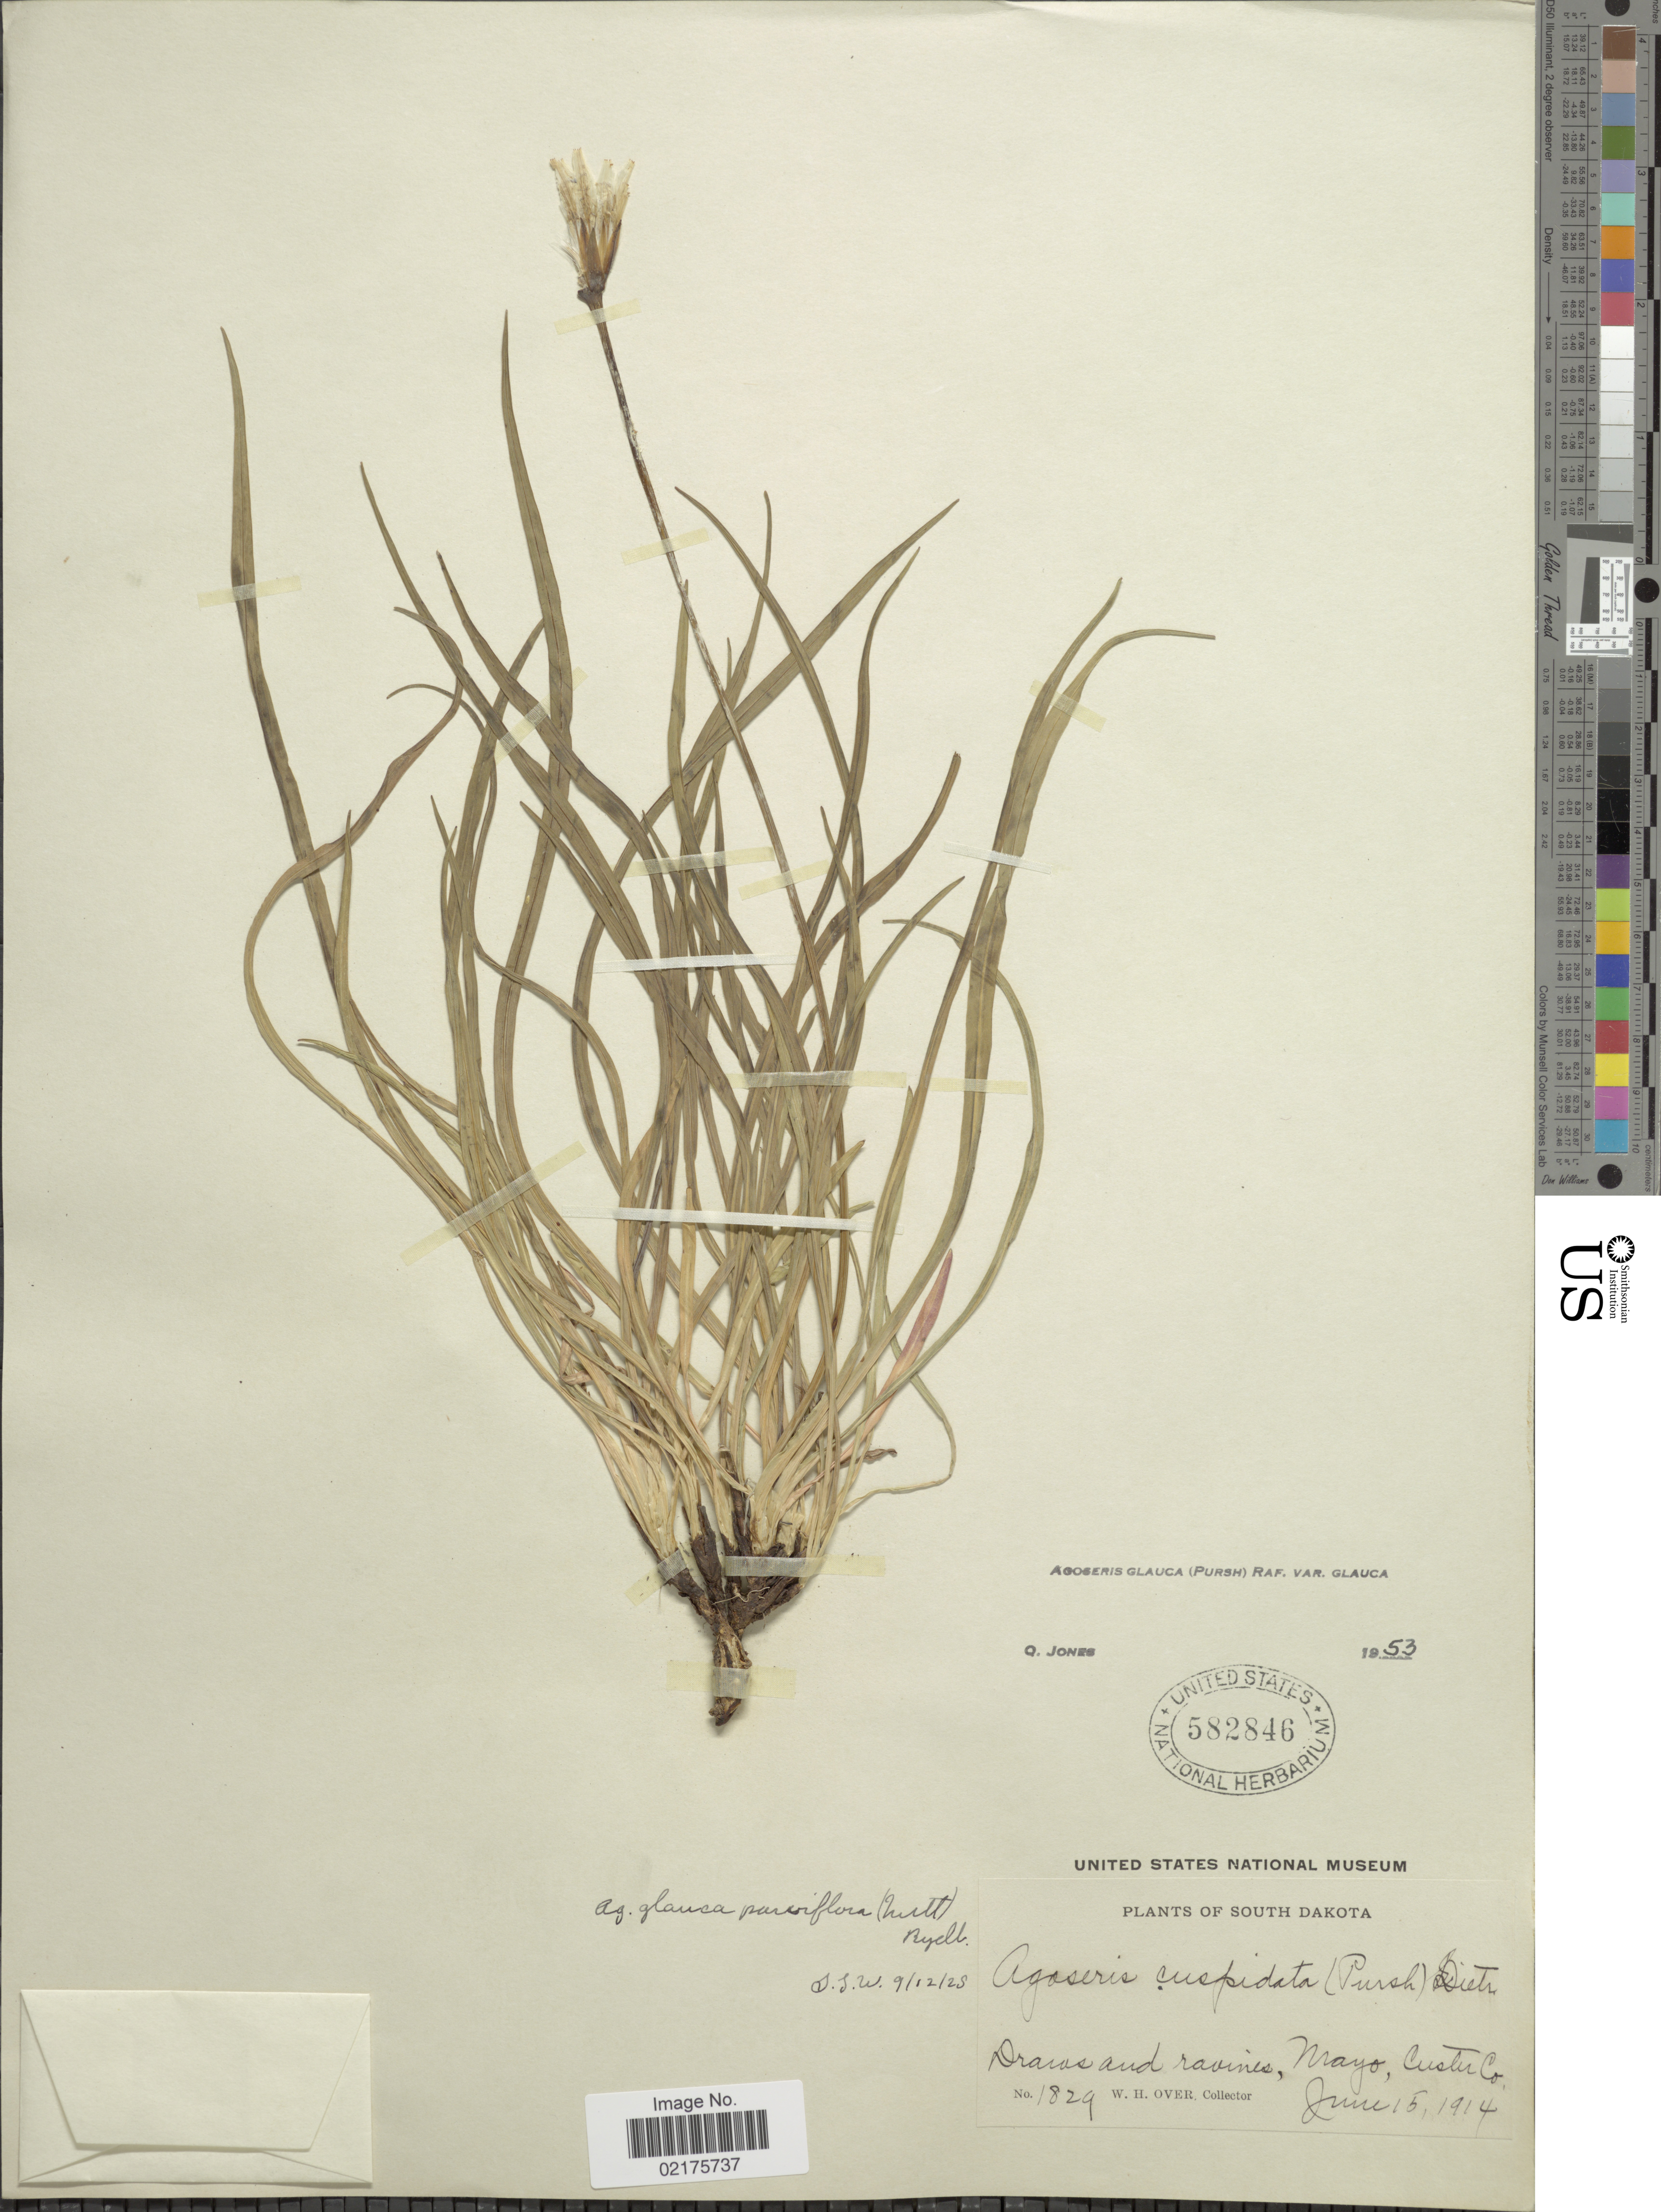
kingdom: Plantae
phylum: Tracheophyta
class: Magnoliopsida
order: Asterales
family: Asteraceae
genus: Agoseris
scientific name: Agoseris glauca var. glauca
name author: (Pursh) Raf.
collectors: W. Hoover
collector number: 1829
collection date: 1914-06-15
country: United States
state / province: South Dakota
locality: Draws and Ravine, Mayo, Custer Co.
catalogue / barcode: US 582846